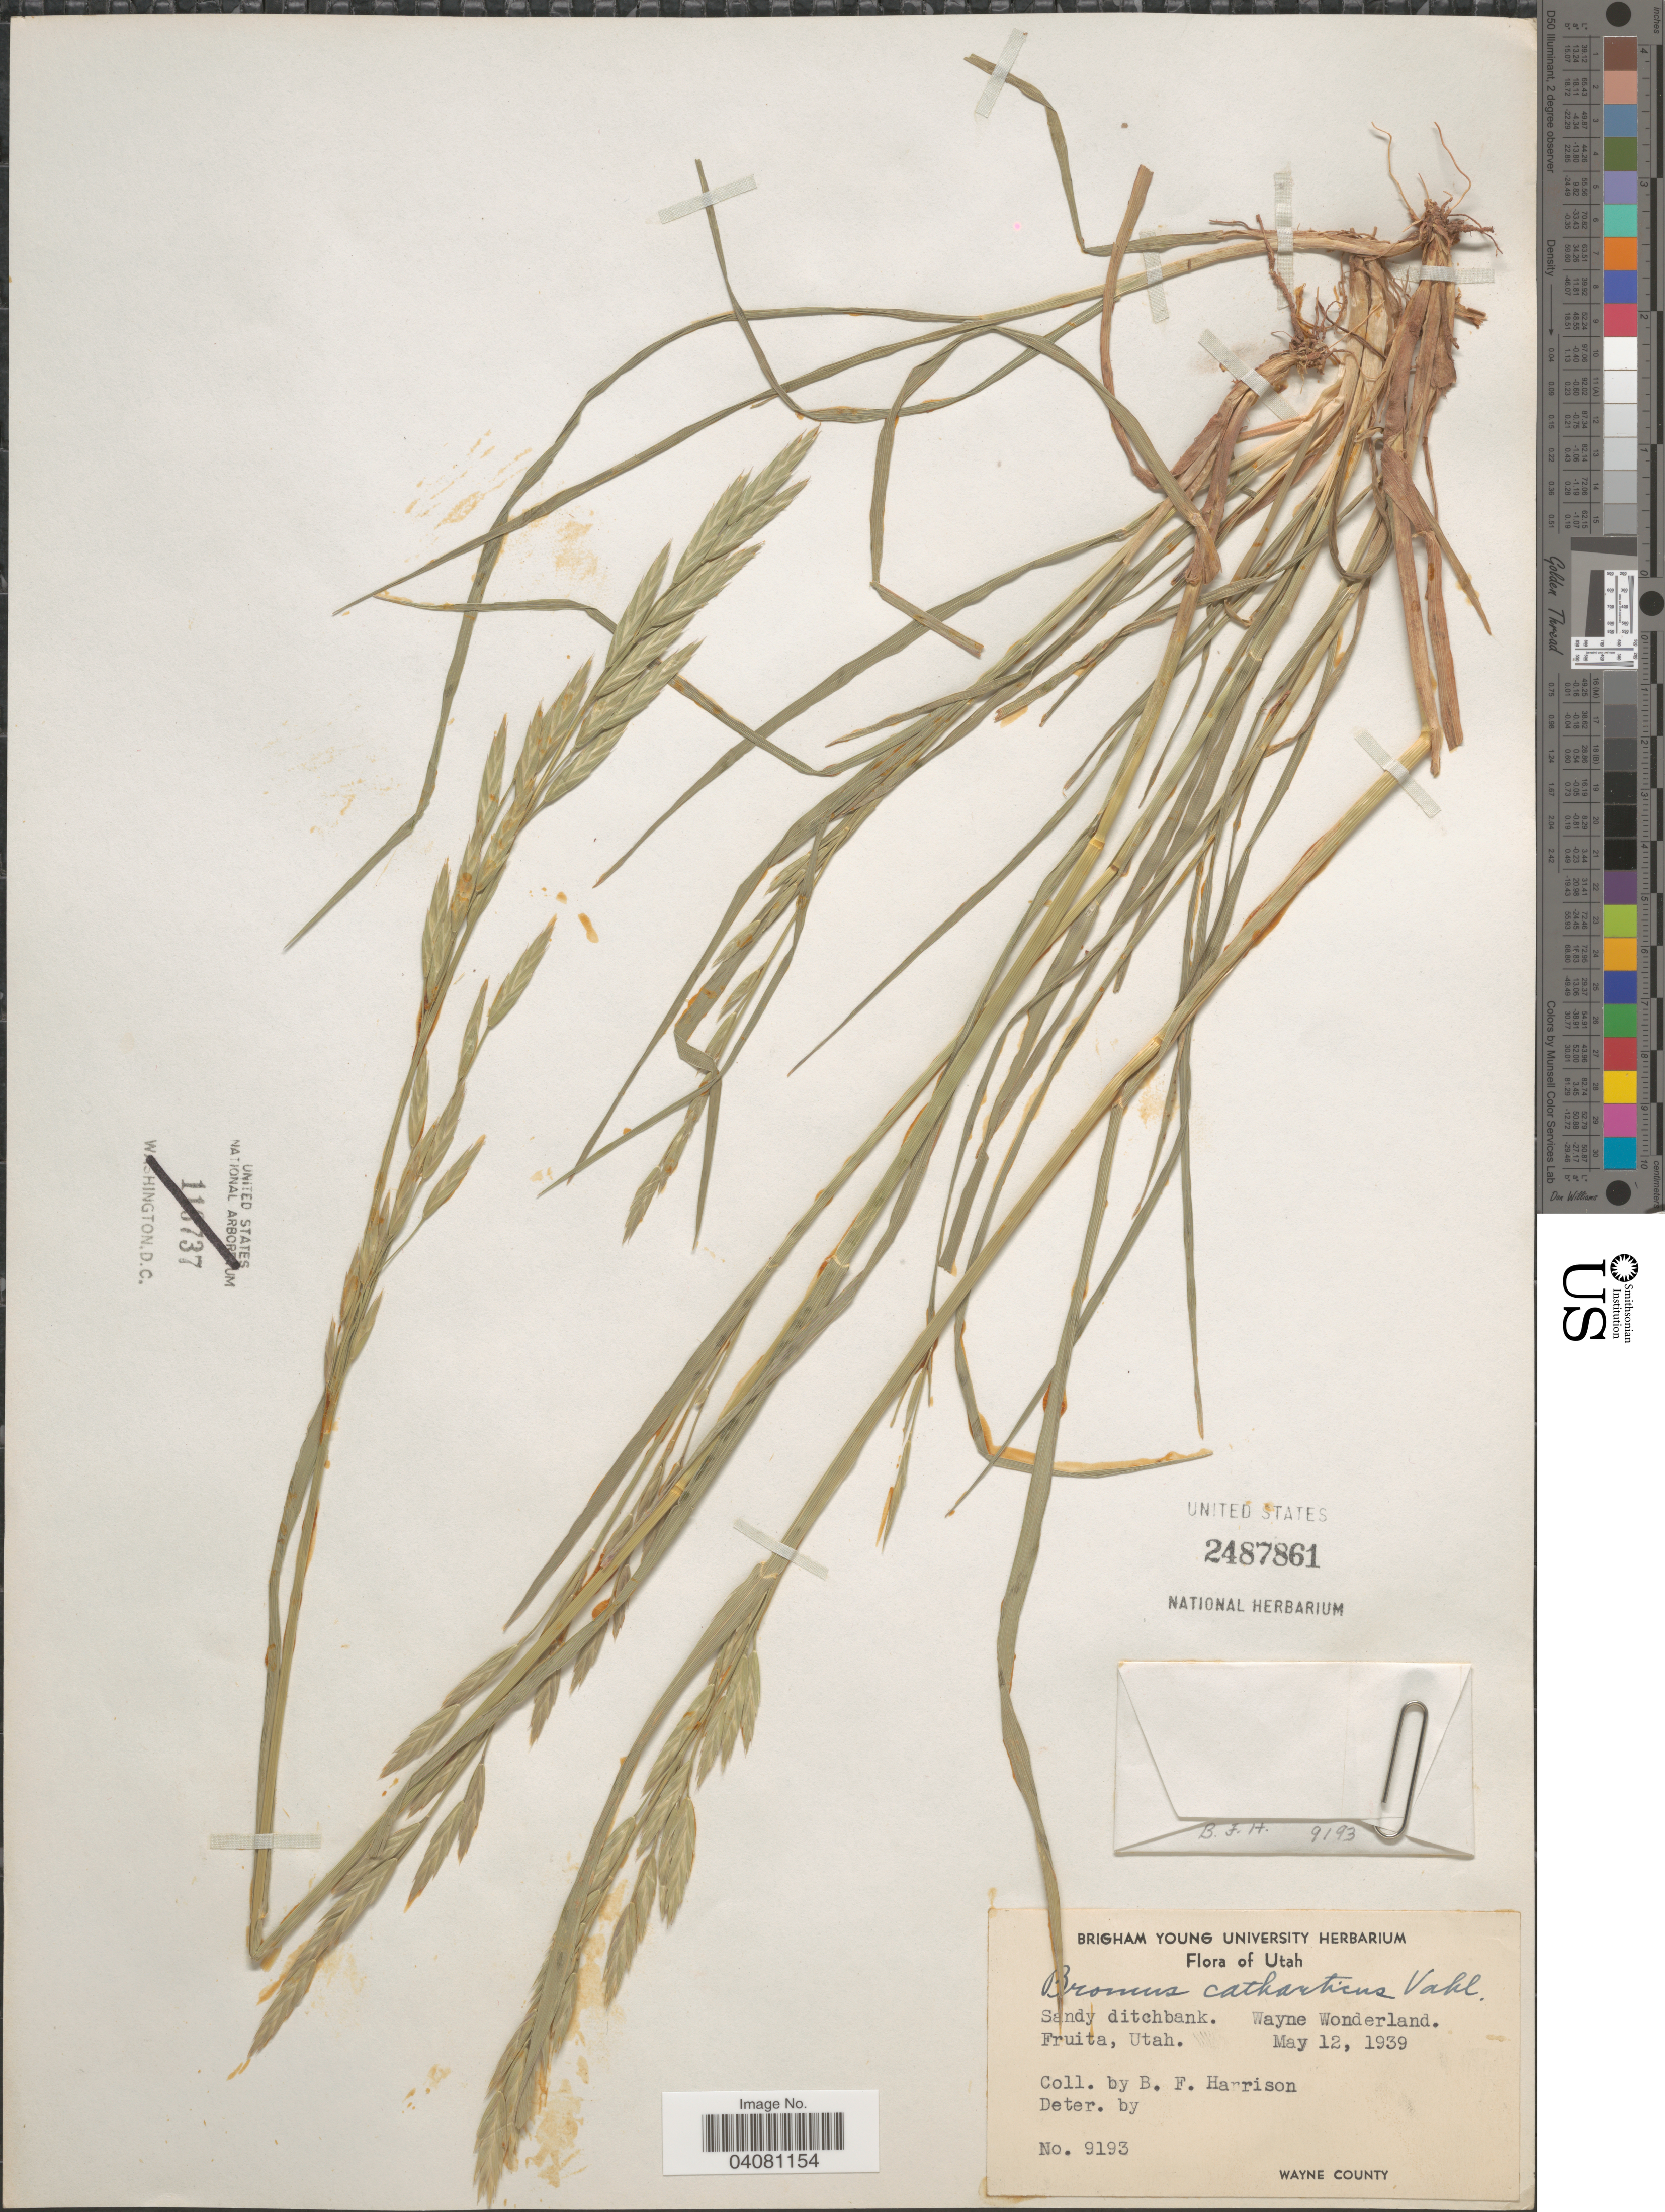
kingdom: Plantae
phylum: Tracheophyta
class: Liliopsida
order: Poales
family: Poaceae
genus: Bromus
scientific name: Bromus catharticus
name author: Vahl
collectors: B. F. Harrison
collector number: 9193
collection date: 1939-05-12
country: United States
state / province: Utah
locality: Wayne Wonderland. Wayne County.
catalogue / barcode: US 2487861